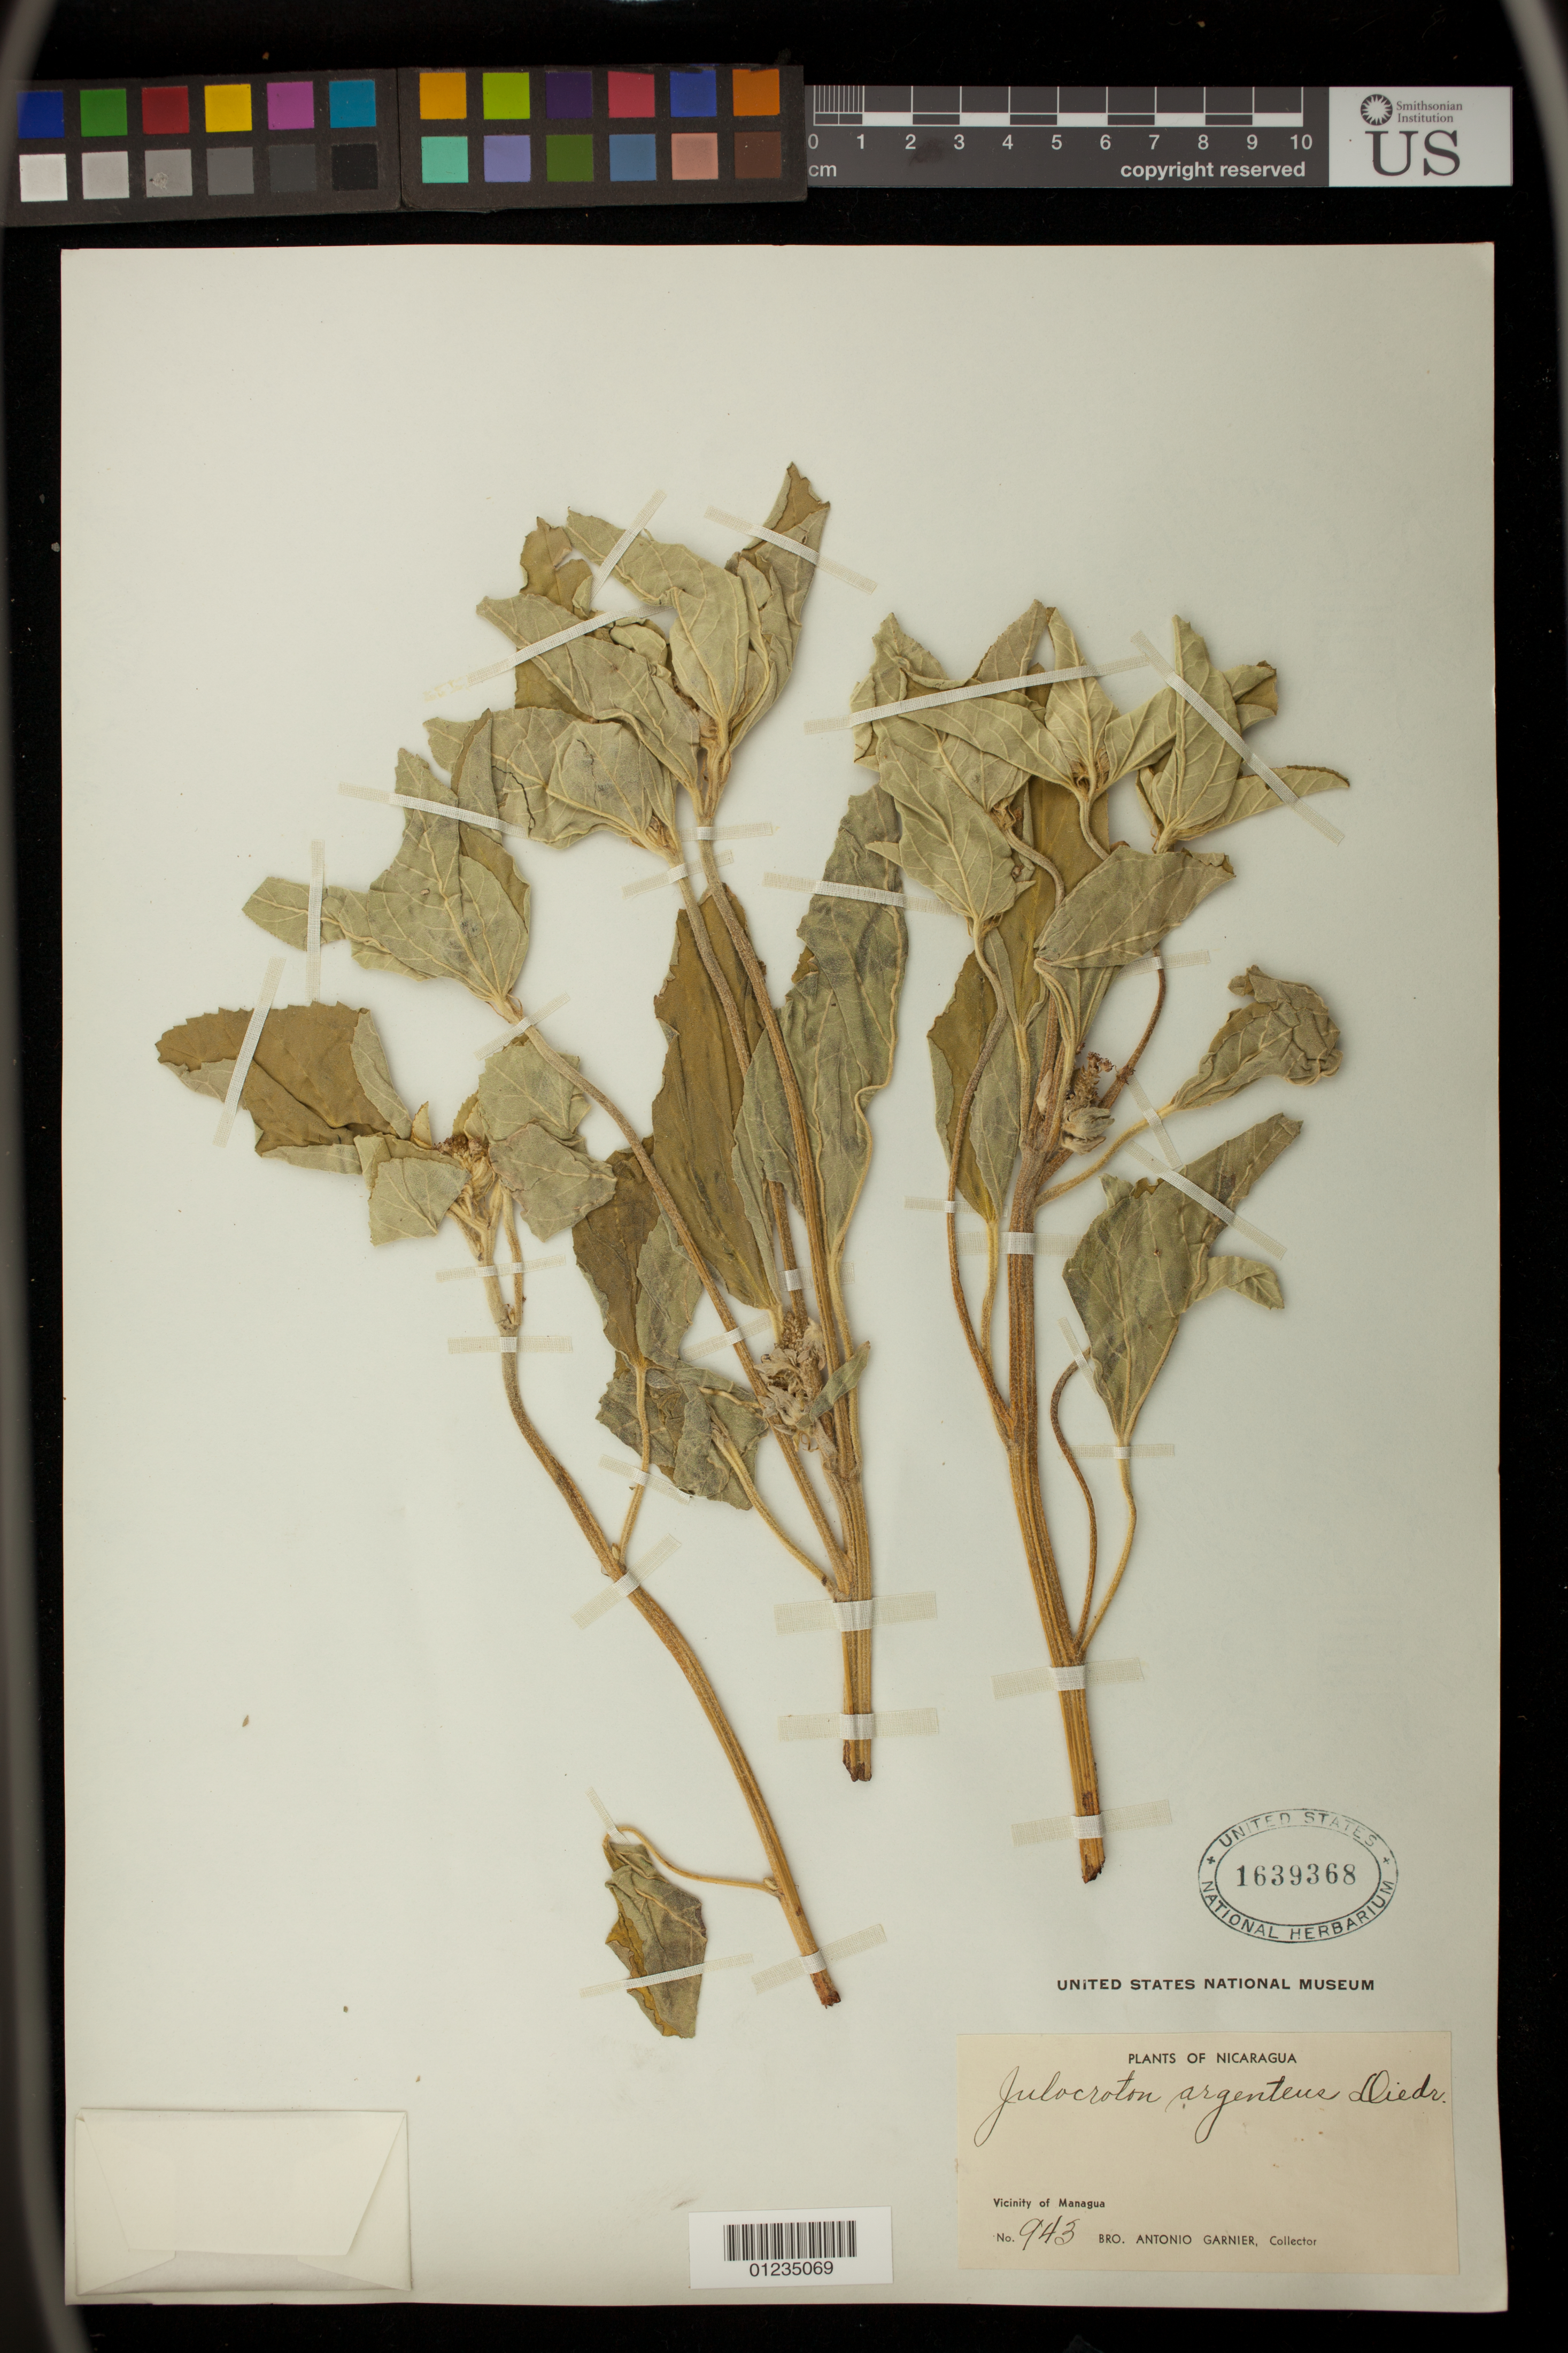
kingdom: Plantae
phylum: Tracheophyta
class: Magnoliopsida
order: Malpighiales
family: Euphorbiaceae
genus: Julocroton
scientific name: Julocroton argenteus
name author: (L.) Didr.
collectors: Bro. A. Garnier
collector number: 943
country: Nicaragua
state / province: Managua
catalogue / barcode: US 1639368